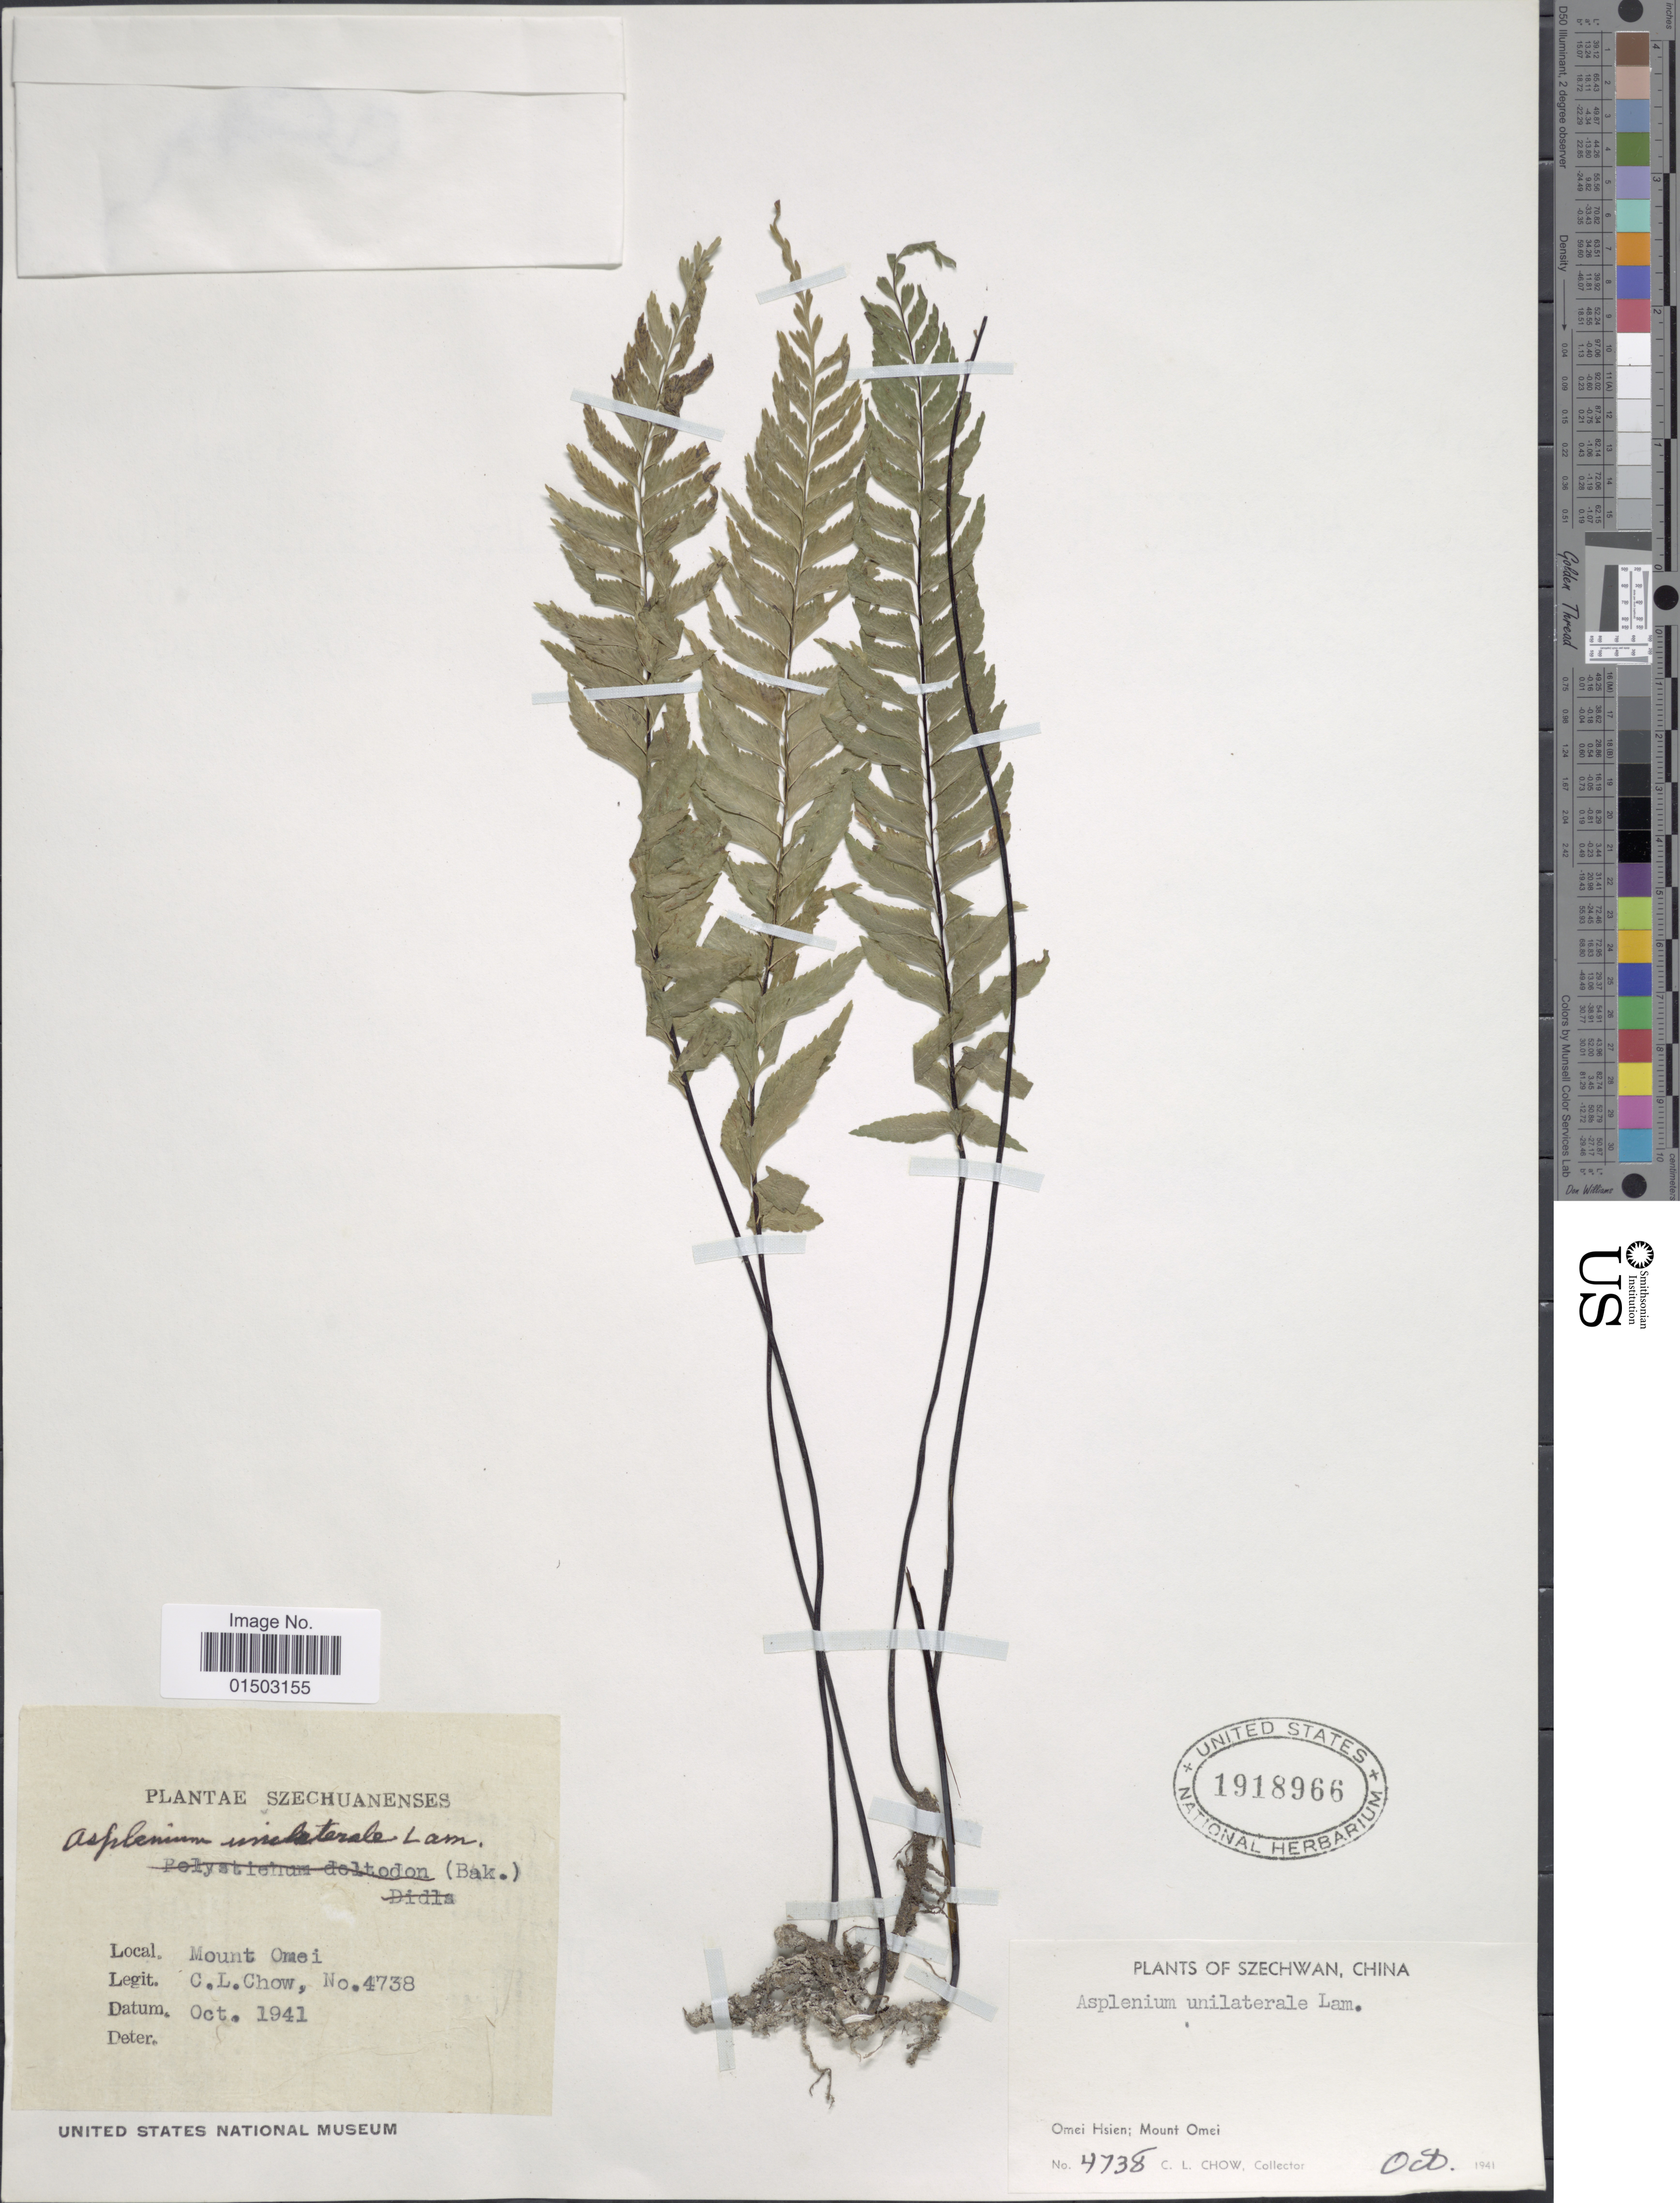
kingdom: Plantae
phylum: Tracheophyta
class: Polypodiopsida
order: Polypodiales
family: Aspleniaceae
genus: Hymenasplenium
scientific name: Hymenasplenium unilaterale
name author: (Lam.) Hayata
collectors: C. Chow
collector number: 4738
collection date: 1941-10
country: China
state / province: Sichuan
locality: Mount Omei.Omei Hsien.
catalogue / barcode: US 1918966